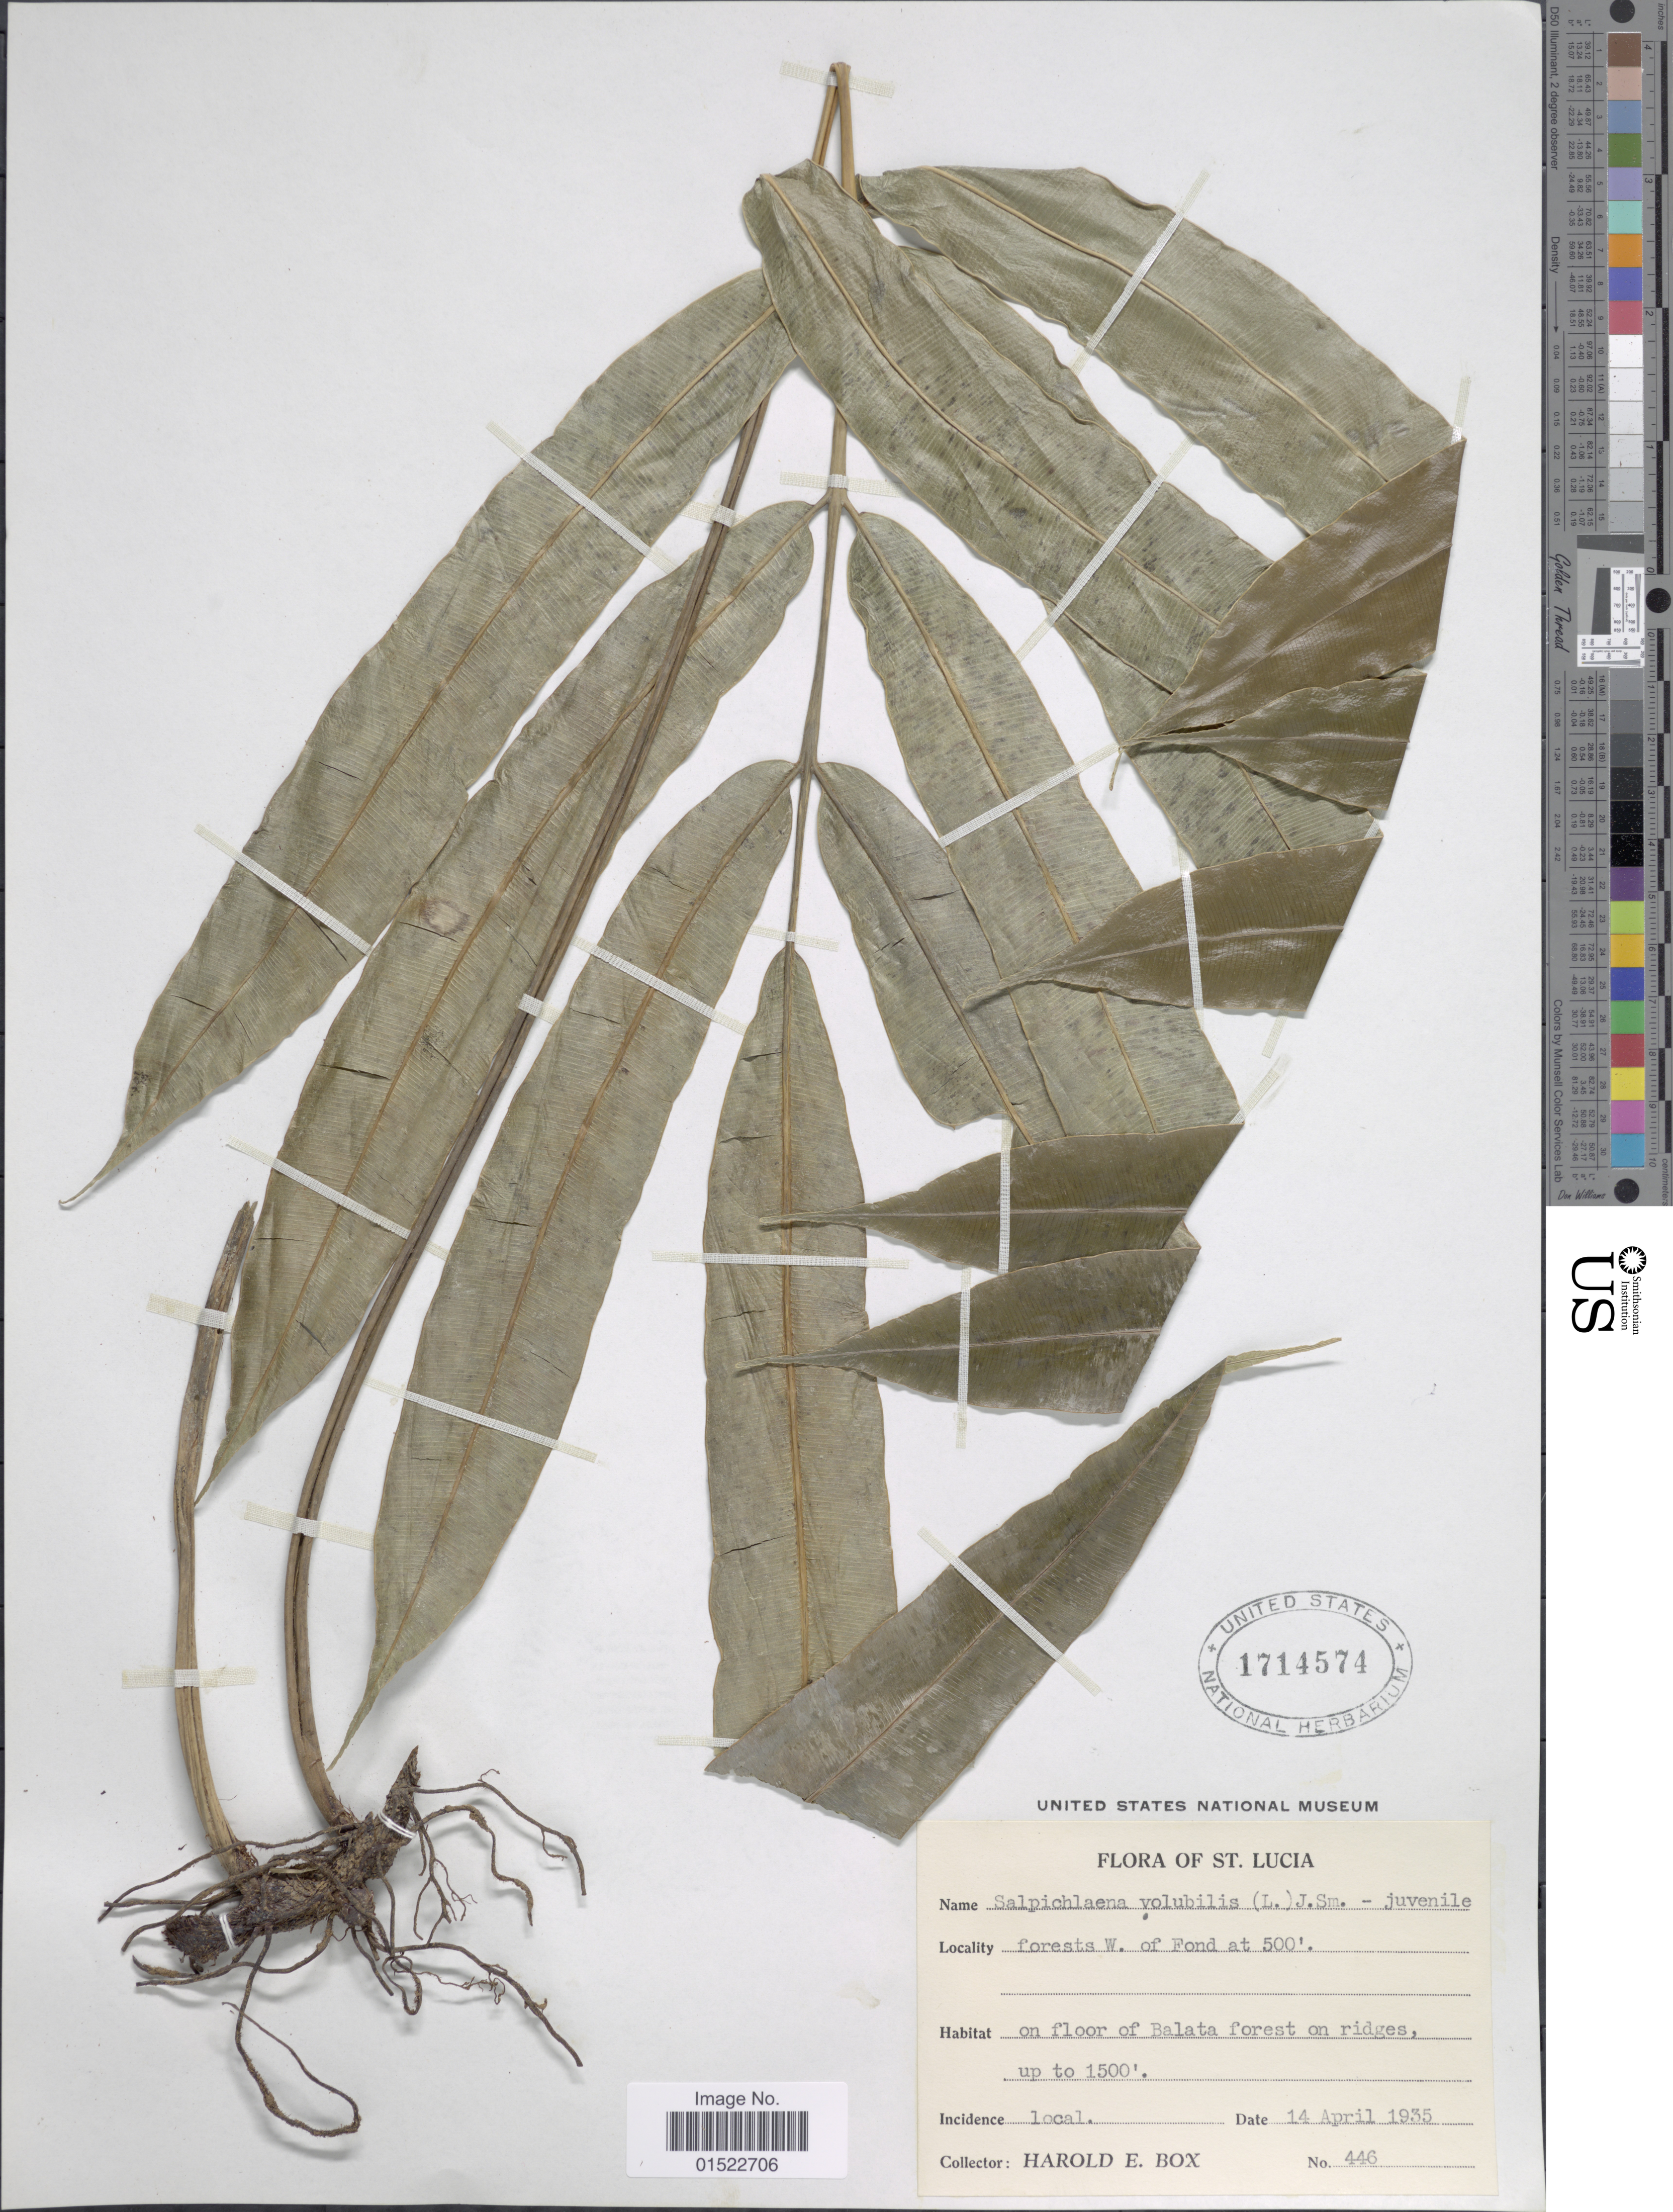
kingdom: Plantae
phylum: Tracheophyta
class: Polypodiopsida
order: Polypodiales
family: Blechnaceae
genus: Salpichlaena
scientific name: Salpichlaena volubilis subsp. volubilis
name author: (Kaulf.) J. Sm.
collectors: H. E. Box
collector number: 446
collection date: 1935-04-14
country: St. Lucia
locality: Forests W. of Fond, on floor of Balata forest on ridges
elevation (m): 457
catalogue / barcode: US 1714574